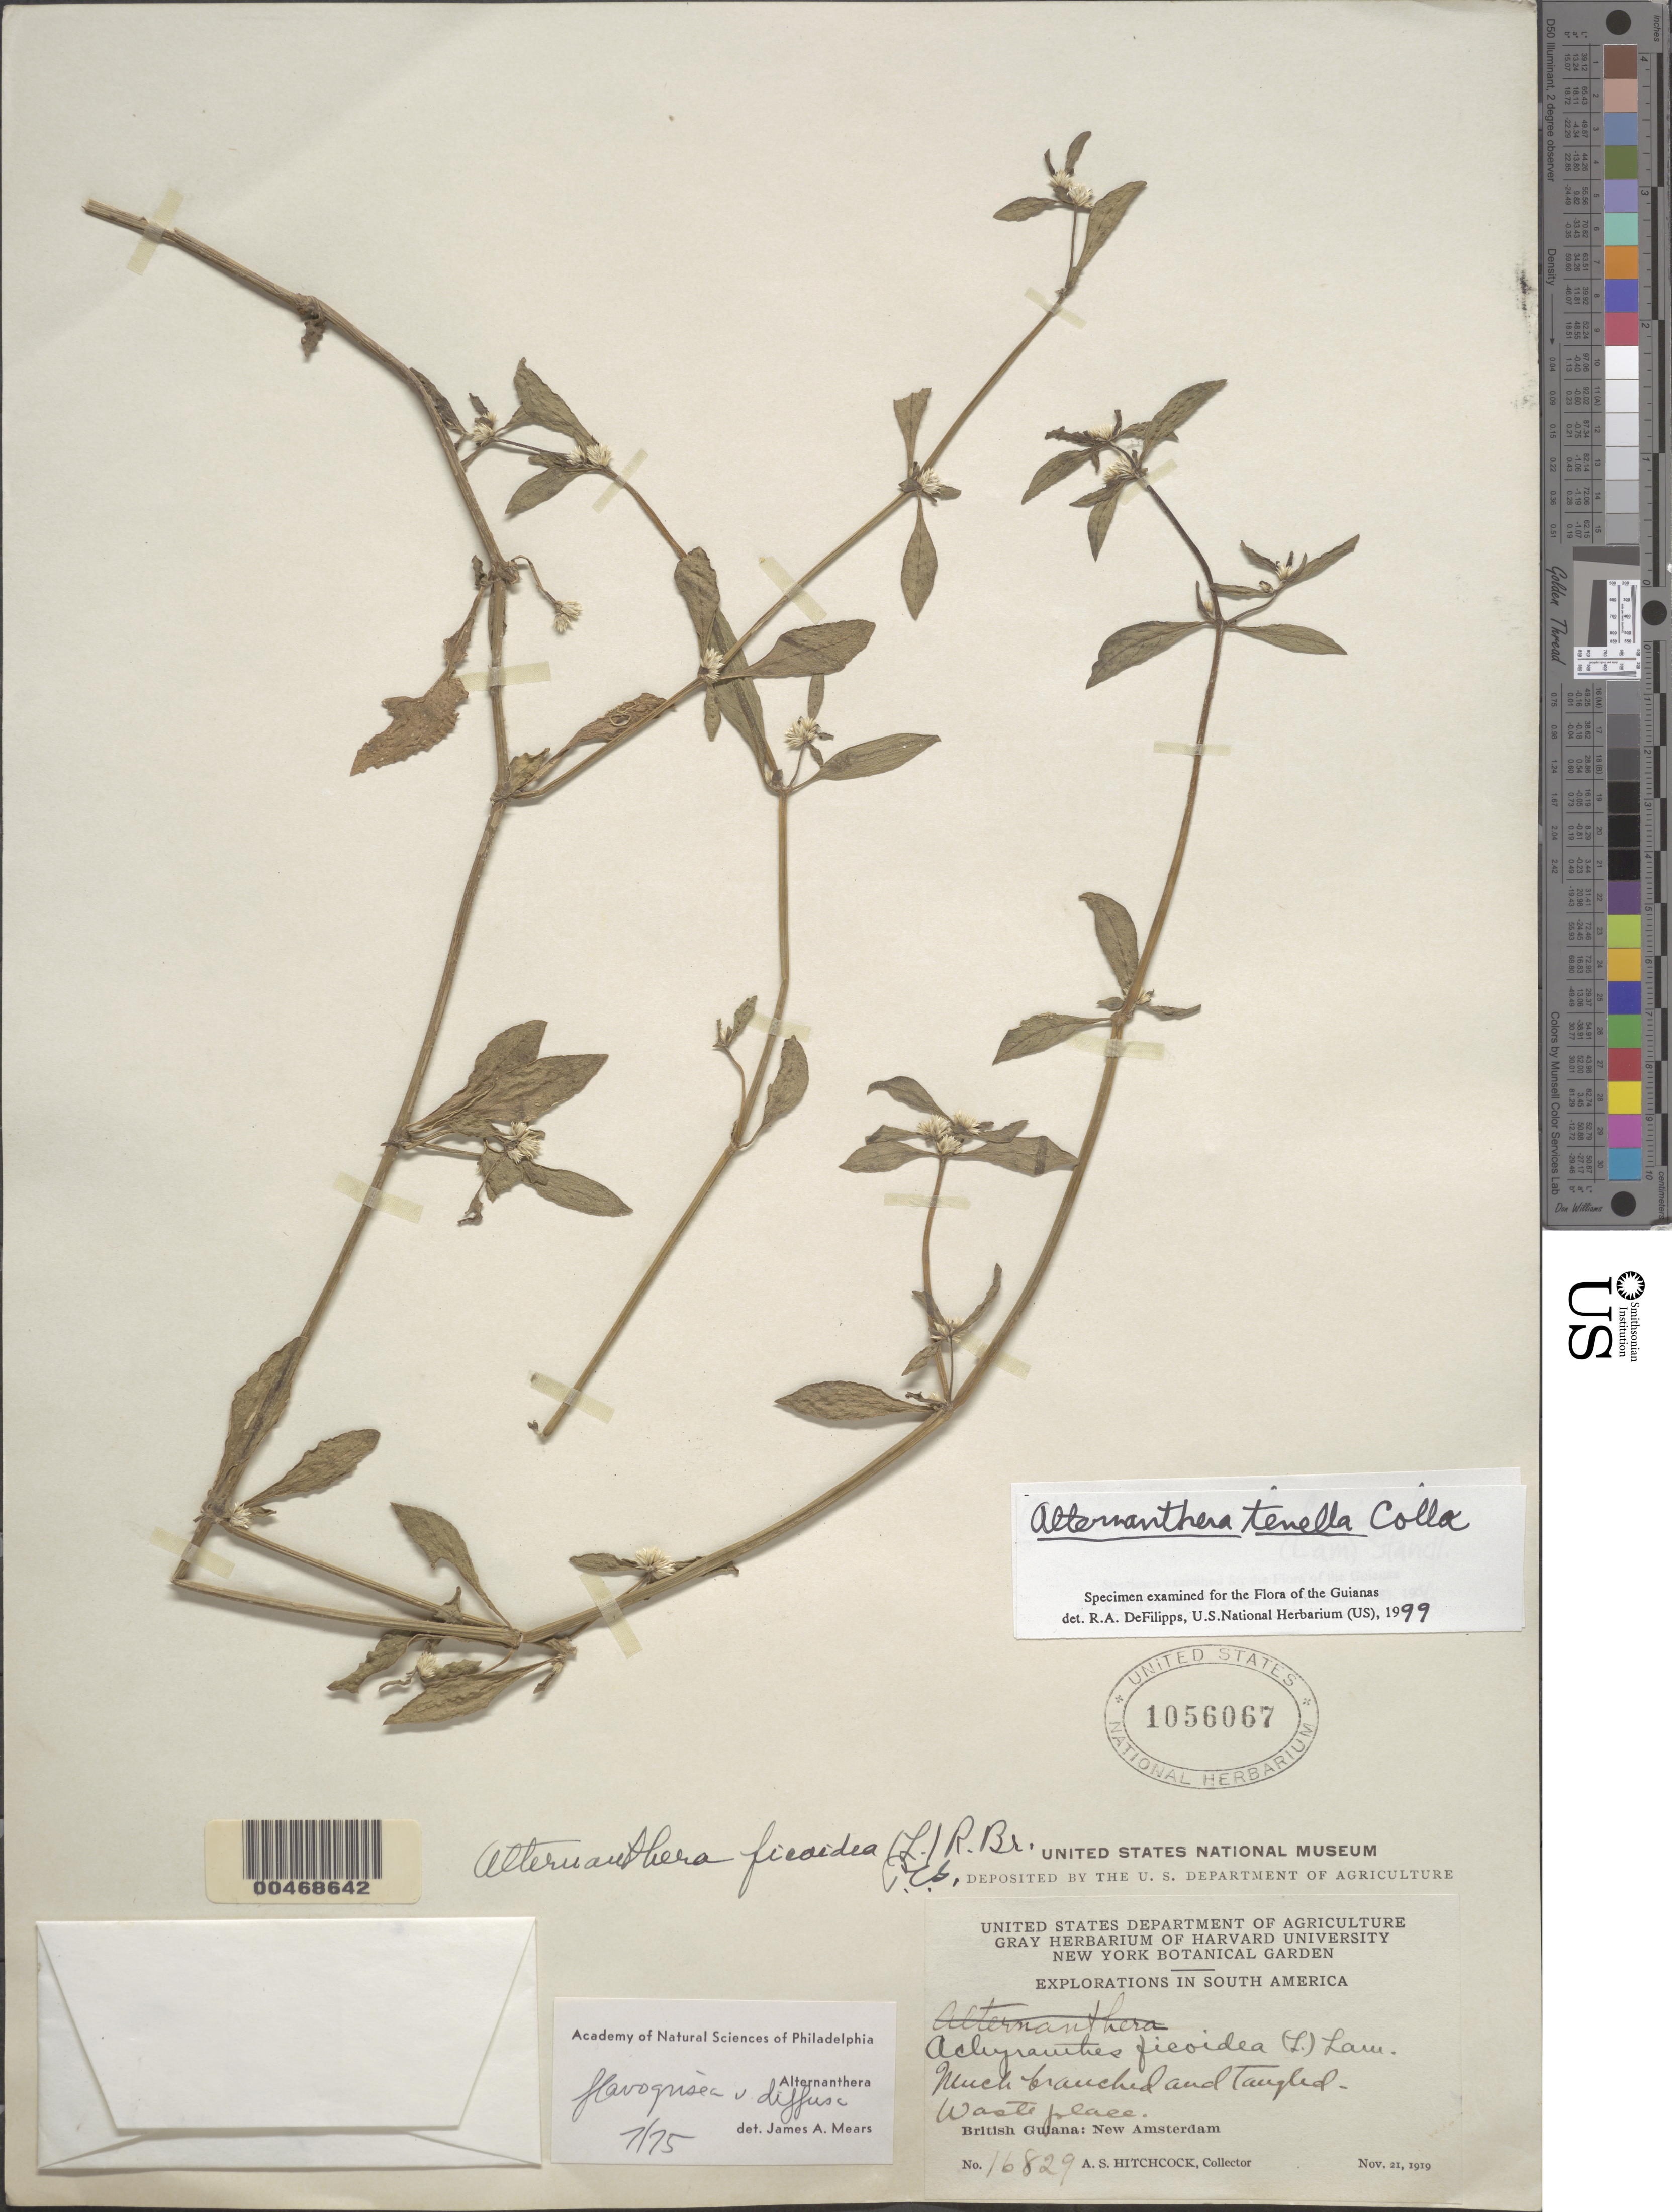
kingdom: Plantae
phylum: Tracheophyta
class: Magnoliopsida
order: Caryophyllales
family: Amaranthaceae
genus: Alternanthera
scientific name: Alternanthera tenella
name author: Colla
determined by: DeFilipps, R. A.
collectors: A. S. Hitchcock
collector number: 16829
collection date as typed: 21-Nov-19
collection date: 1919-11-21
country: Guyana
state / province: E. Berbice-Corentyne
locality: New Amsterdam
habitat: Waste place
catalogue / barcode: US 1056067